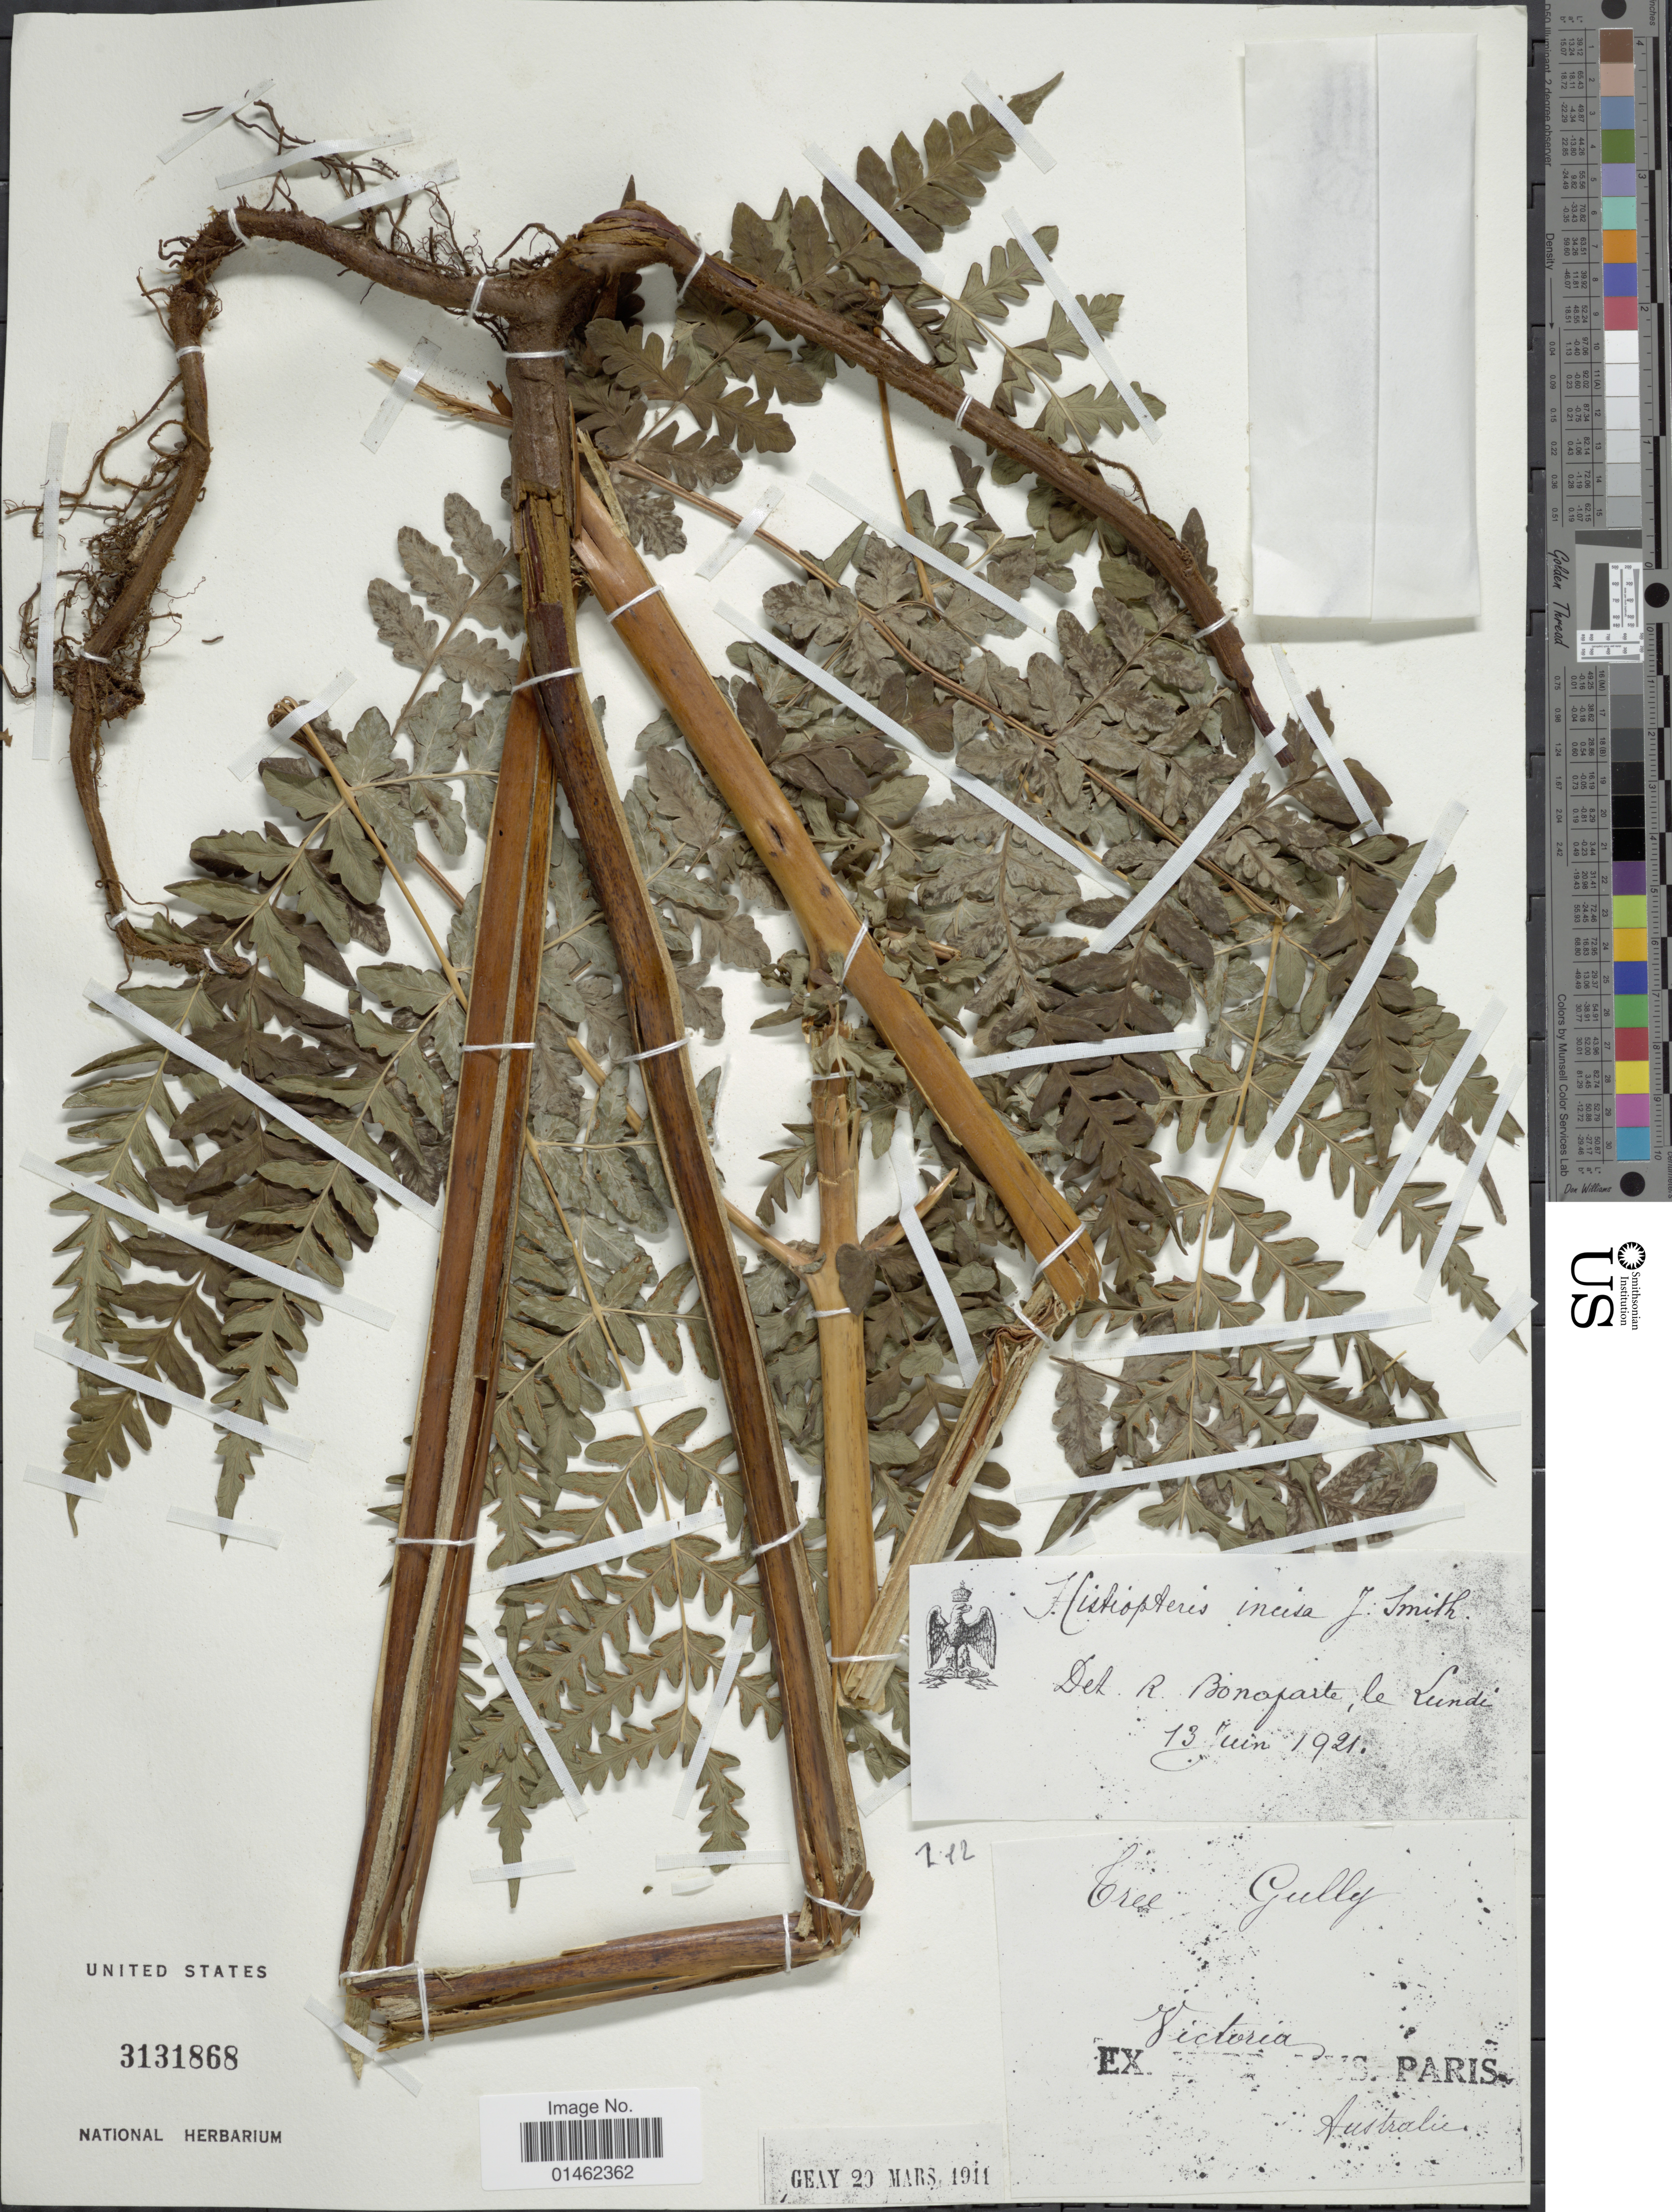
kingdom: Plantae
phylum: Tracheophyta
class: Polypodiopsida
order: Polypodiales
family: Dennstaedtiaceae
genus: Histiopteris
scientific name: Histiopteris incisa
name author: (Thunb.) J. Sm.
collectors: ex herb. Mus. Paris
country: Australia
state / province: Victoria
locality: Victoria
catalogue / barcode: US 3131868